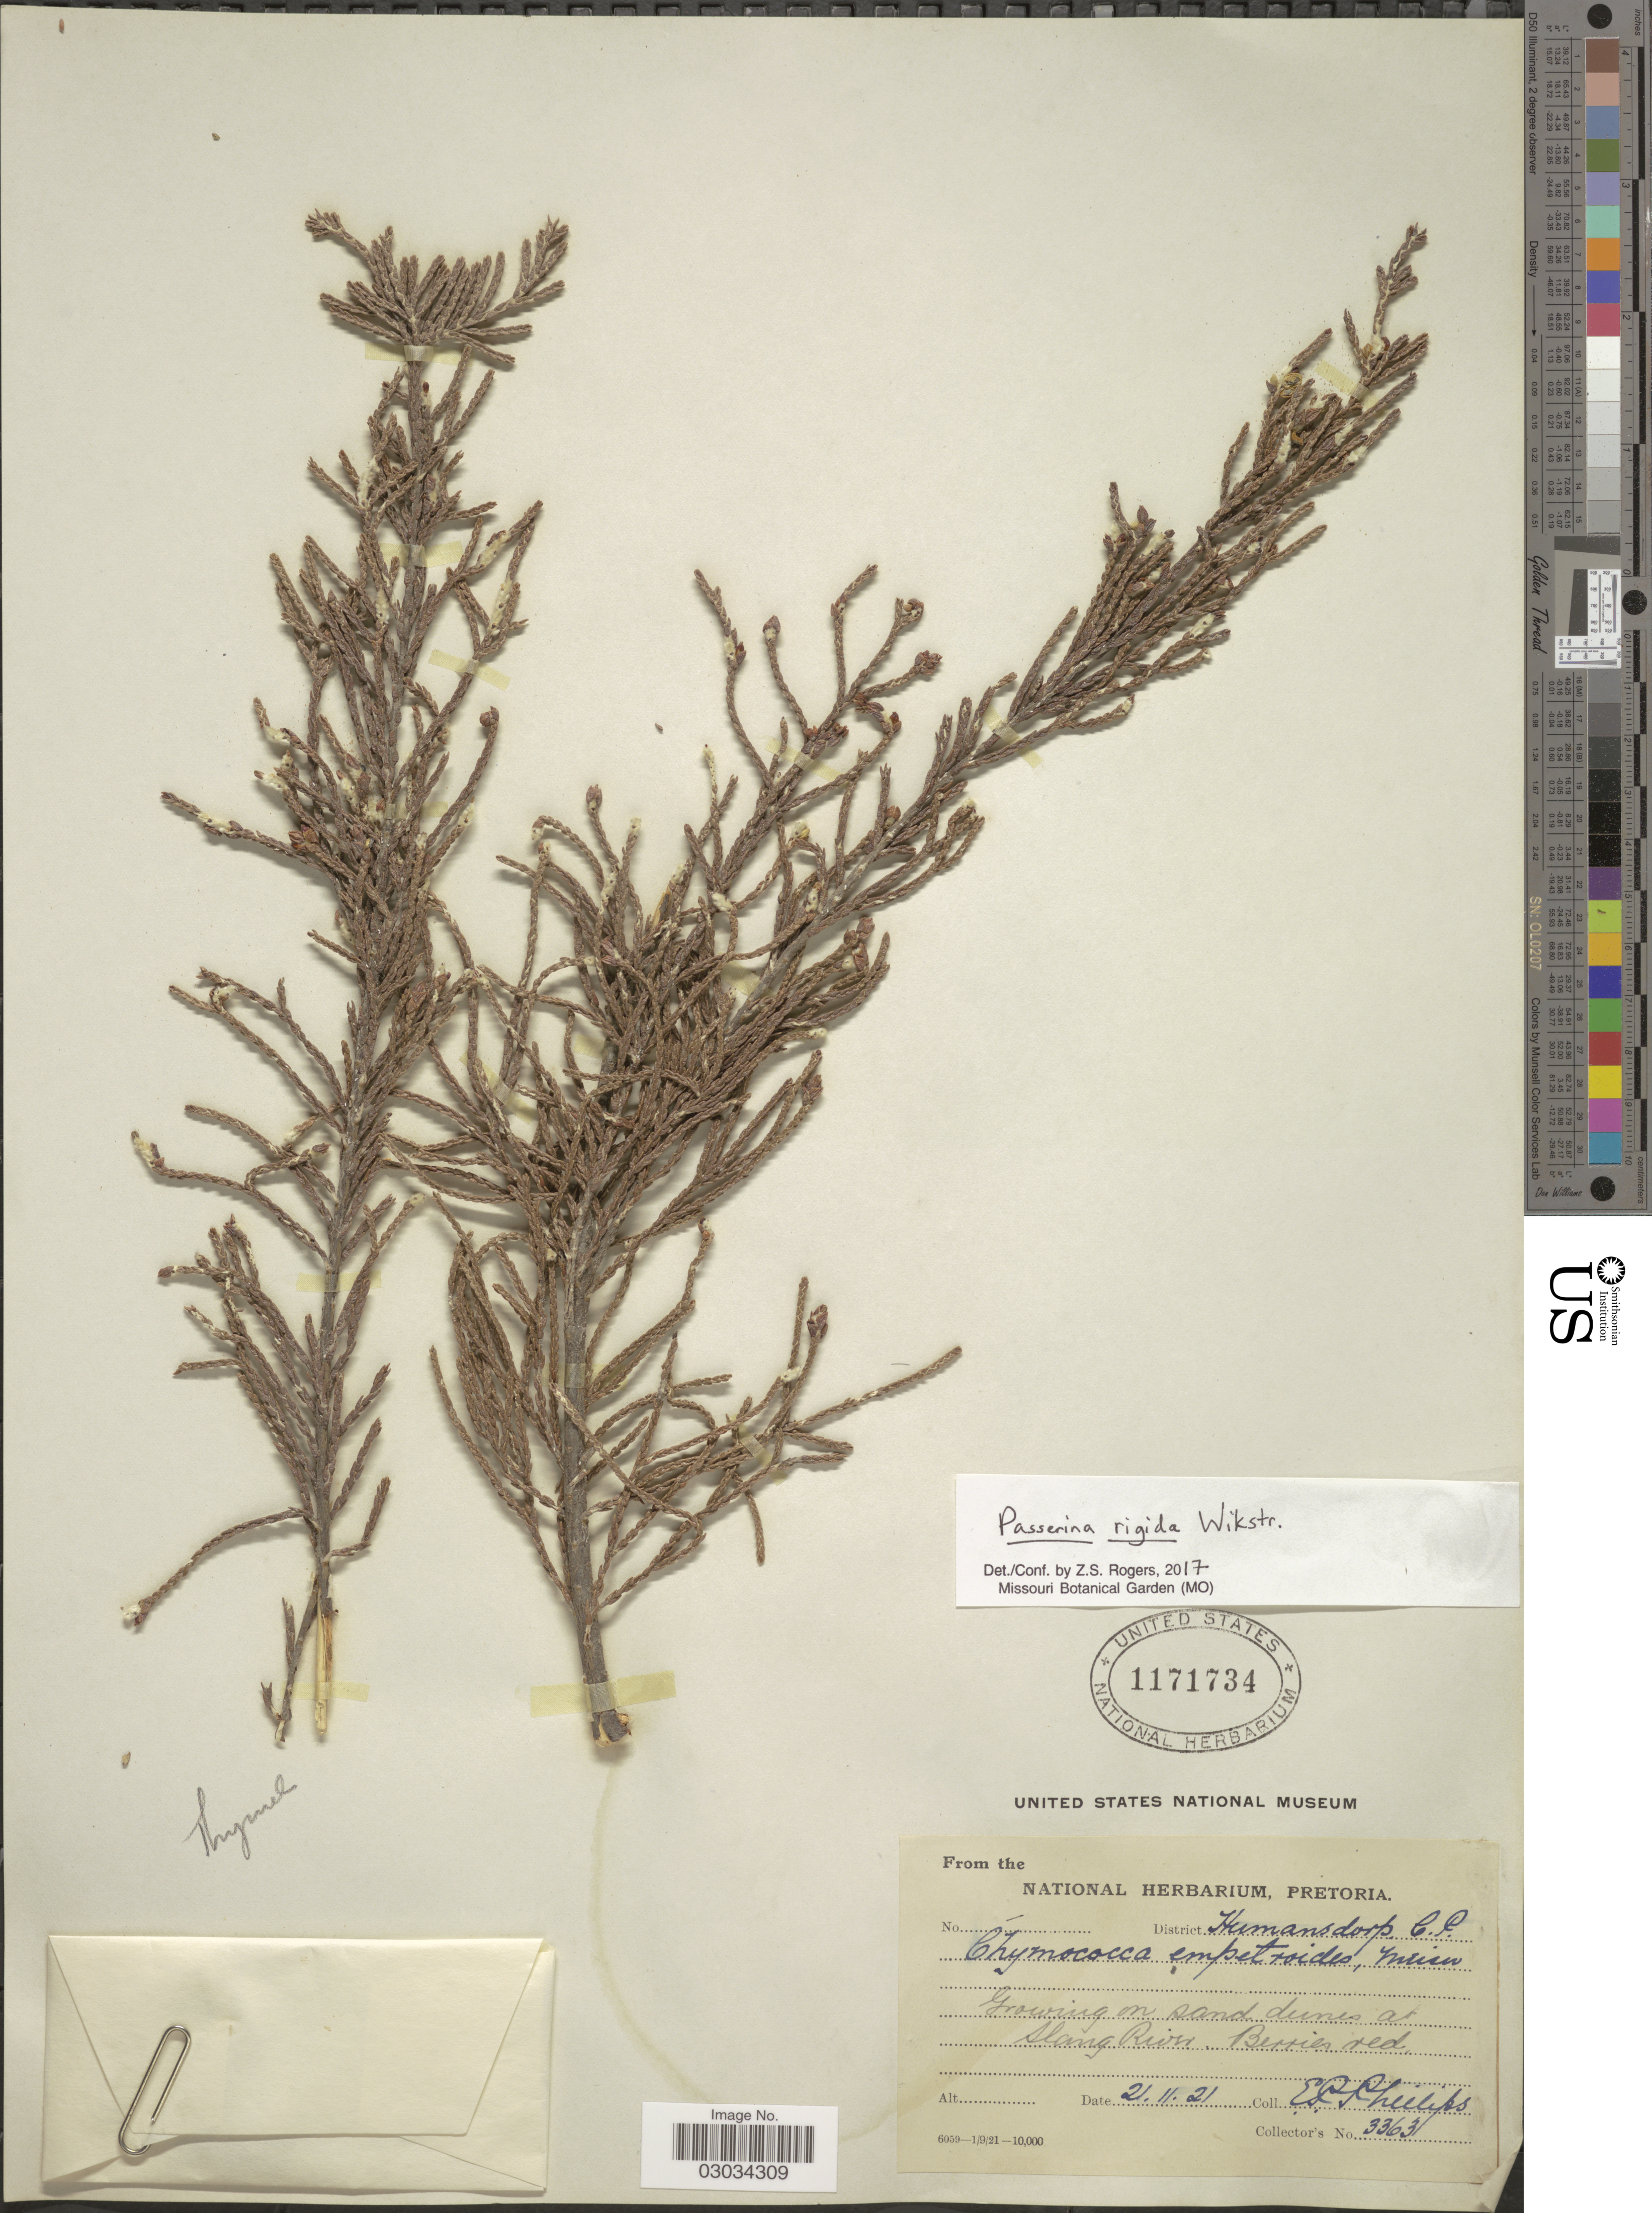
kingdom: Plantae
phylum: Tracheophyta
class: Magnoliopsida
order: Malvales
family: Thymelaeaceae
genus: Passerina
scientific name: Passerina rigida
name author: Wikstr.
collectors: E. Phillips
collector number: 3363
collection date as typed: Transcribed d/m/y: 21/11/21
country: South Africa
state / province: Eastern Cape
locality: District Humansdorp C. P. Growing on sand dunes at Slang River.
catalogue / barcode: US 1171734